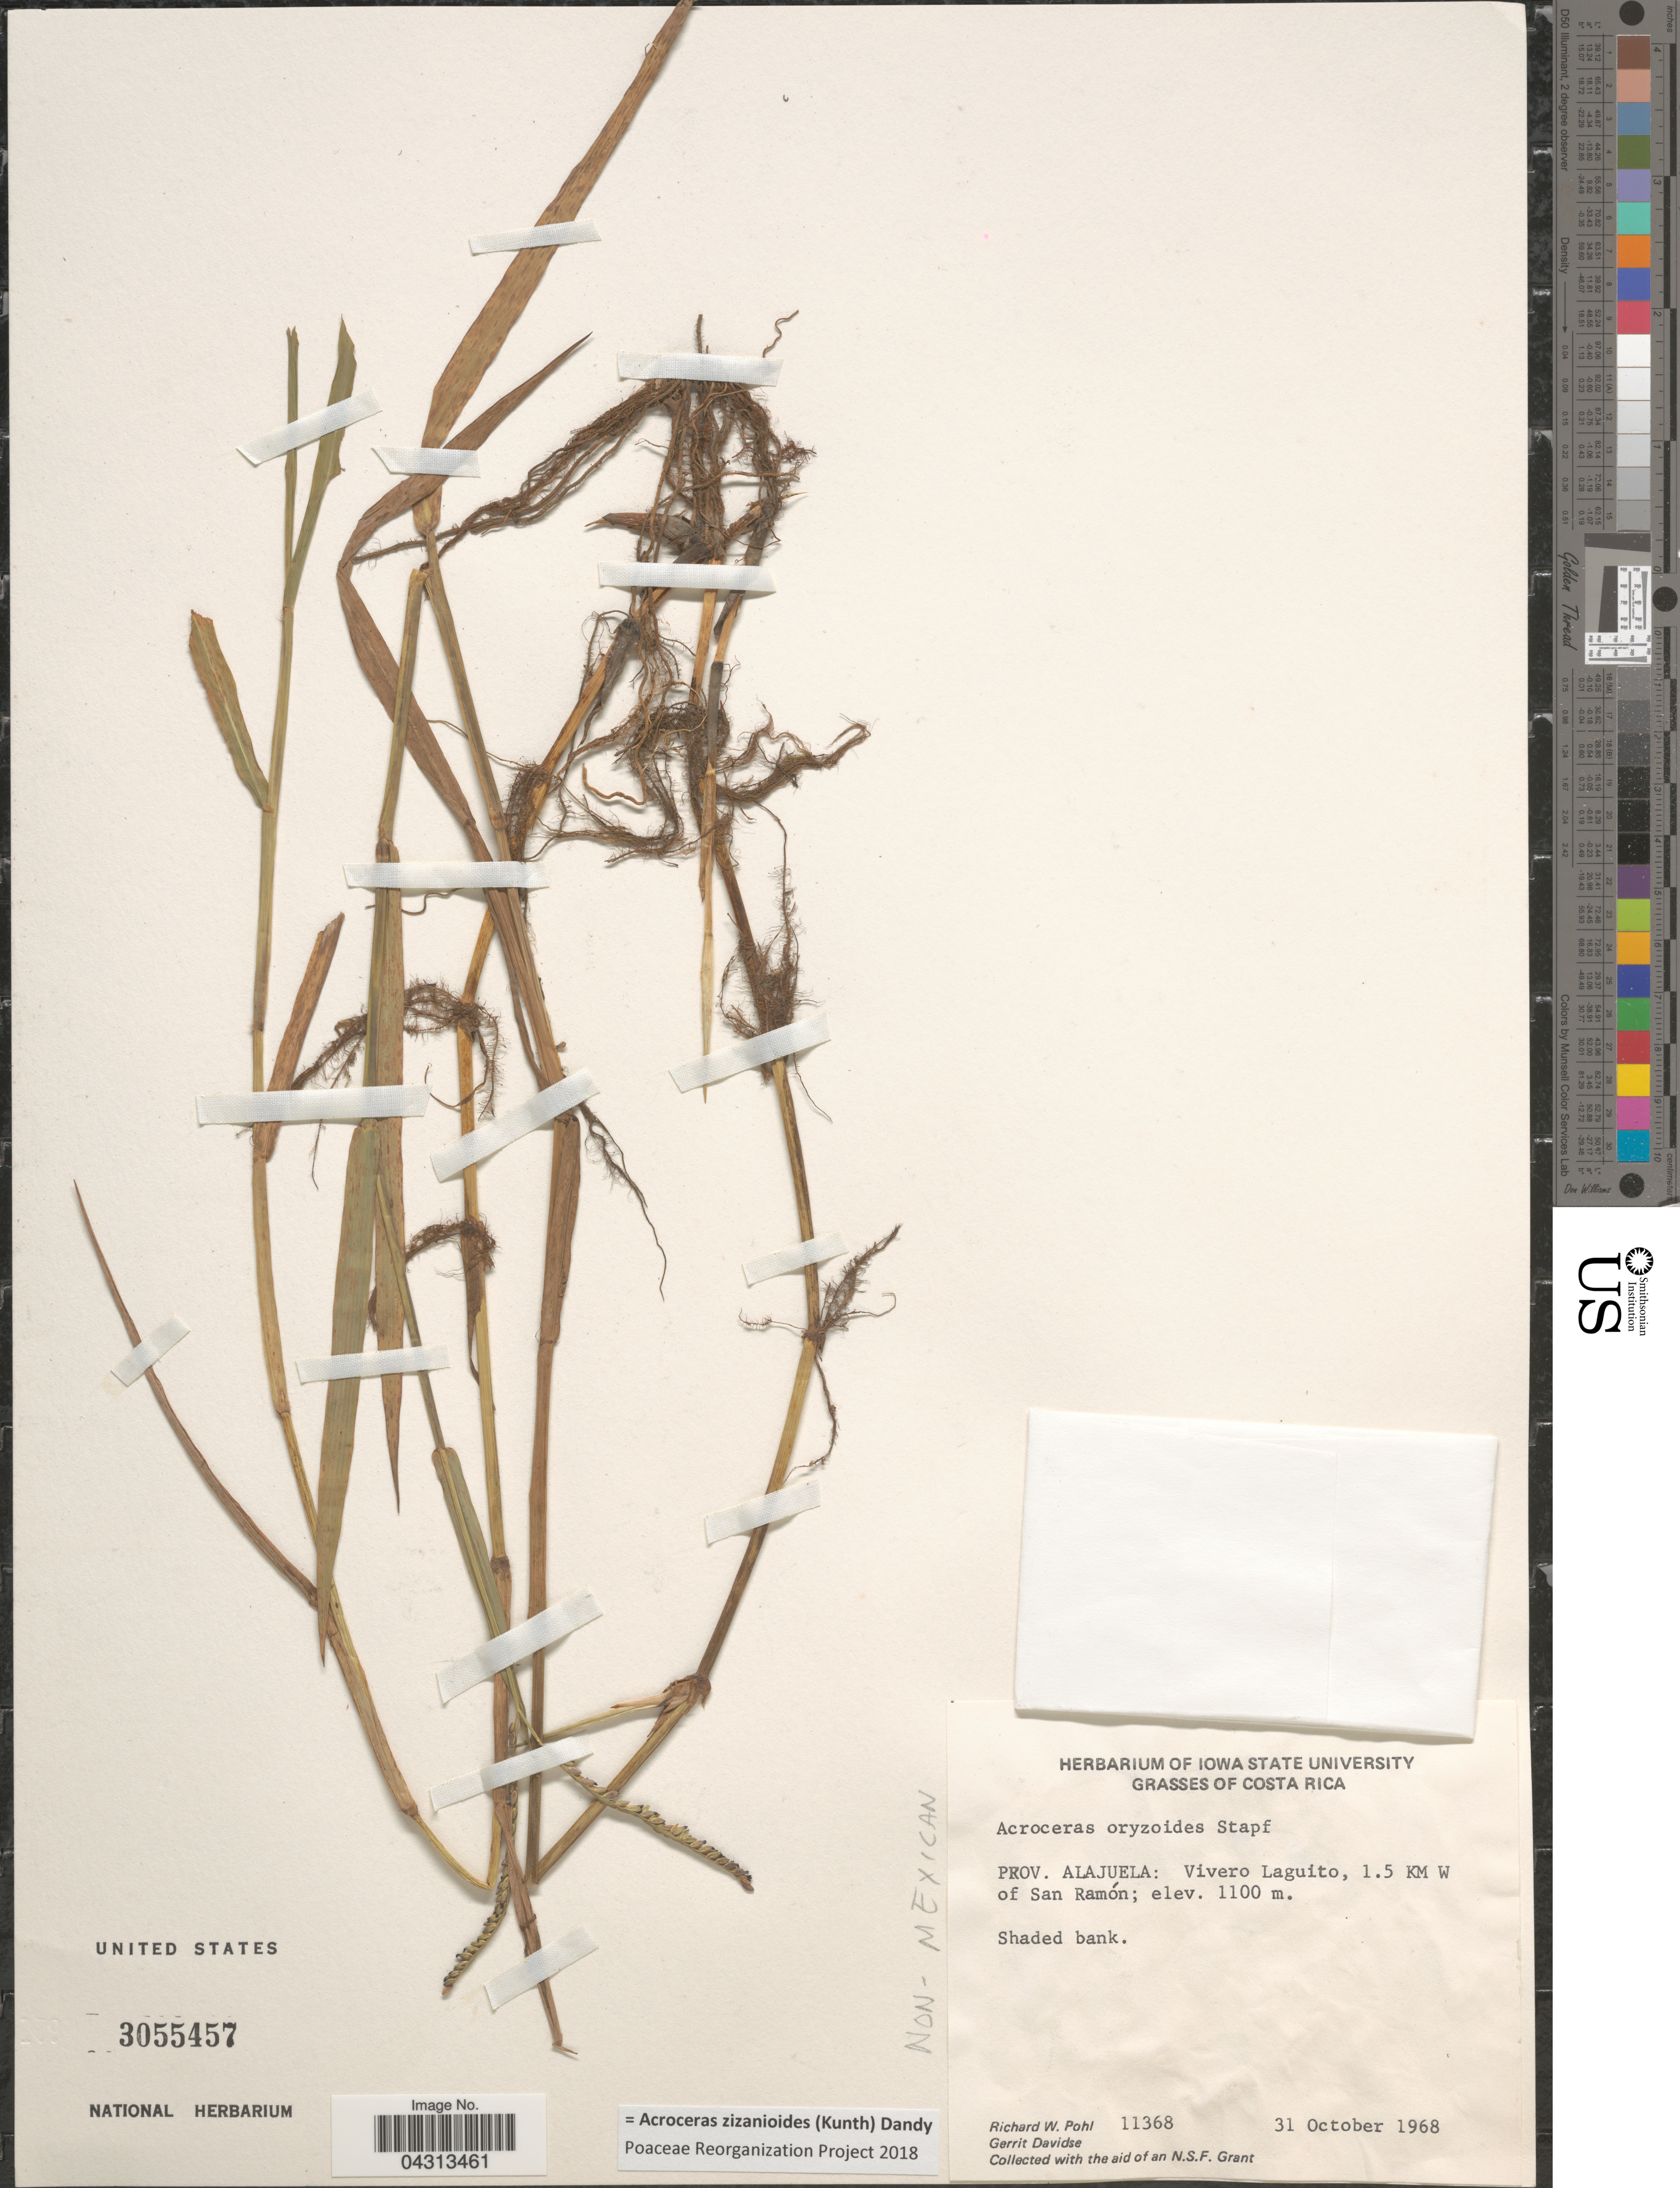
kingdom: Plantae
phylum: Tracheophyta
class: Liliopsida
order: Poales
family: Poaceae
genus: Acroceras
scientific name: Acroceras zizanioides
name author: (Kunth) Dandy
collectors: R. W. Pohl & G. Davidse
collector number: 11368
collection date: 1968-10-31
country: Costa Rica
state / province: Alajuela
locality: Vivero Laguito, 1.5 KM W of San Ramón.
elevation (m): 1100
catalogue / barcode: US 3055457